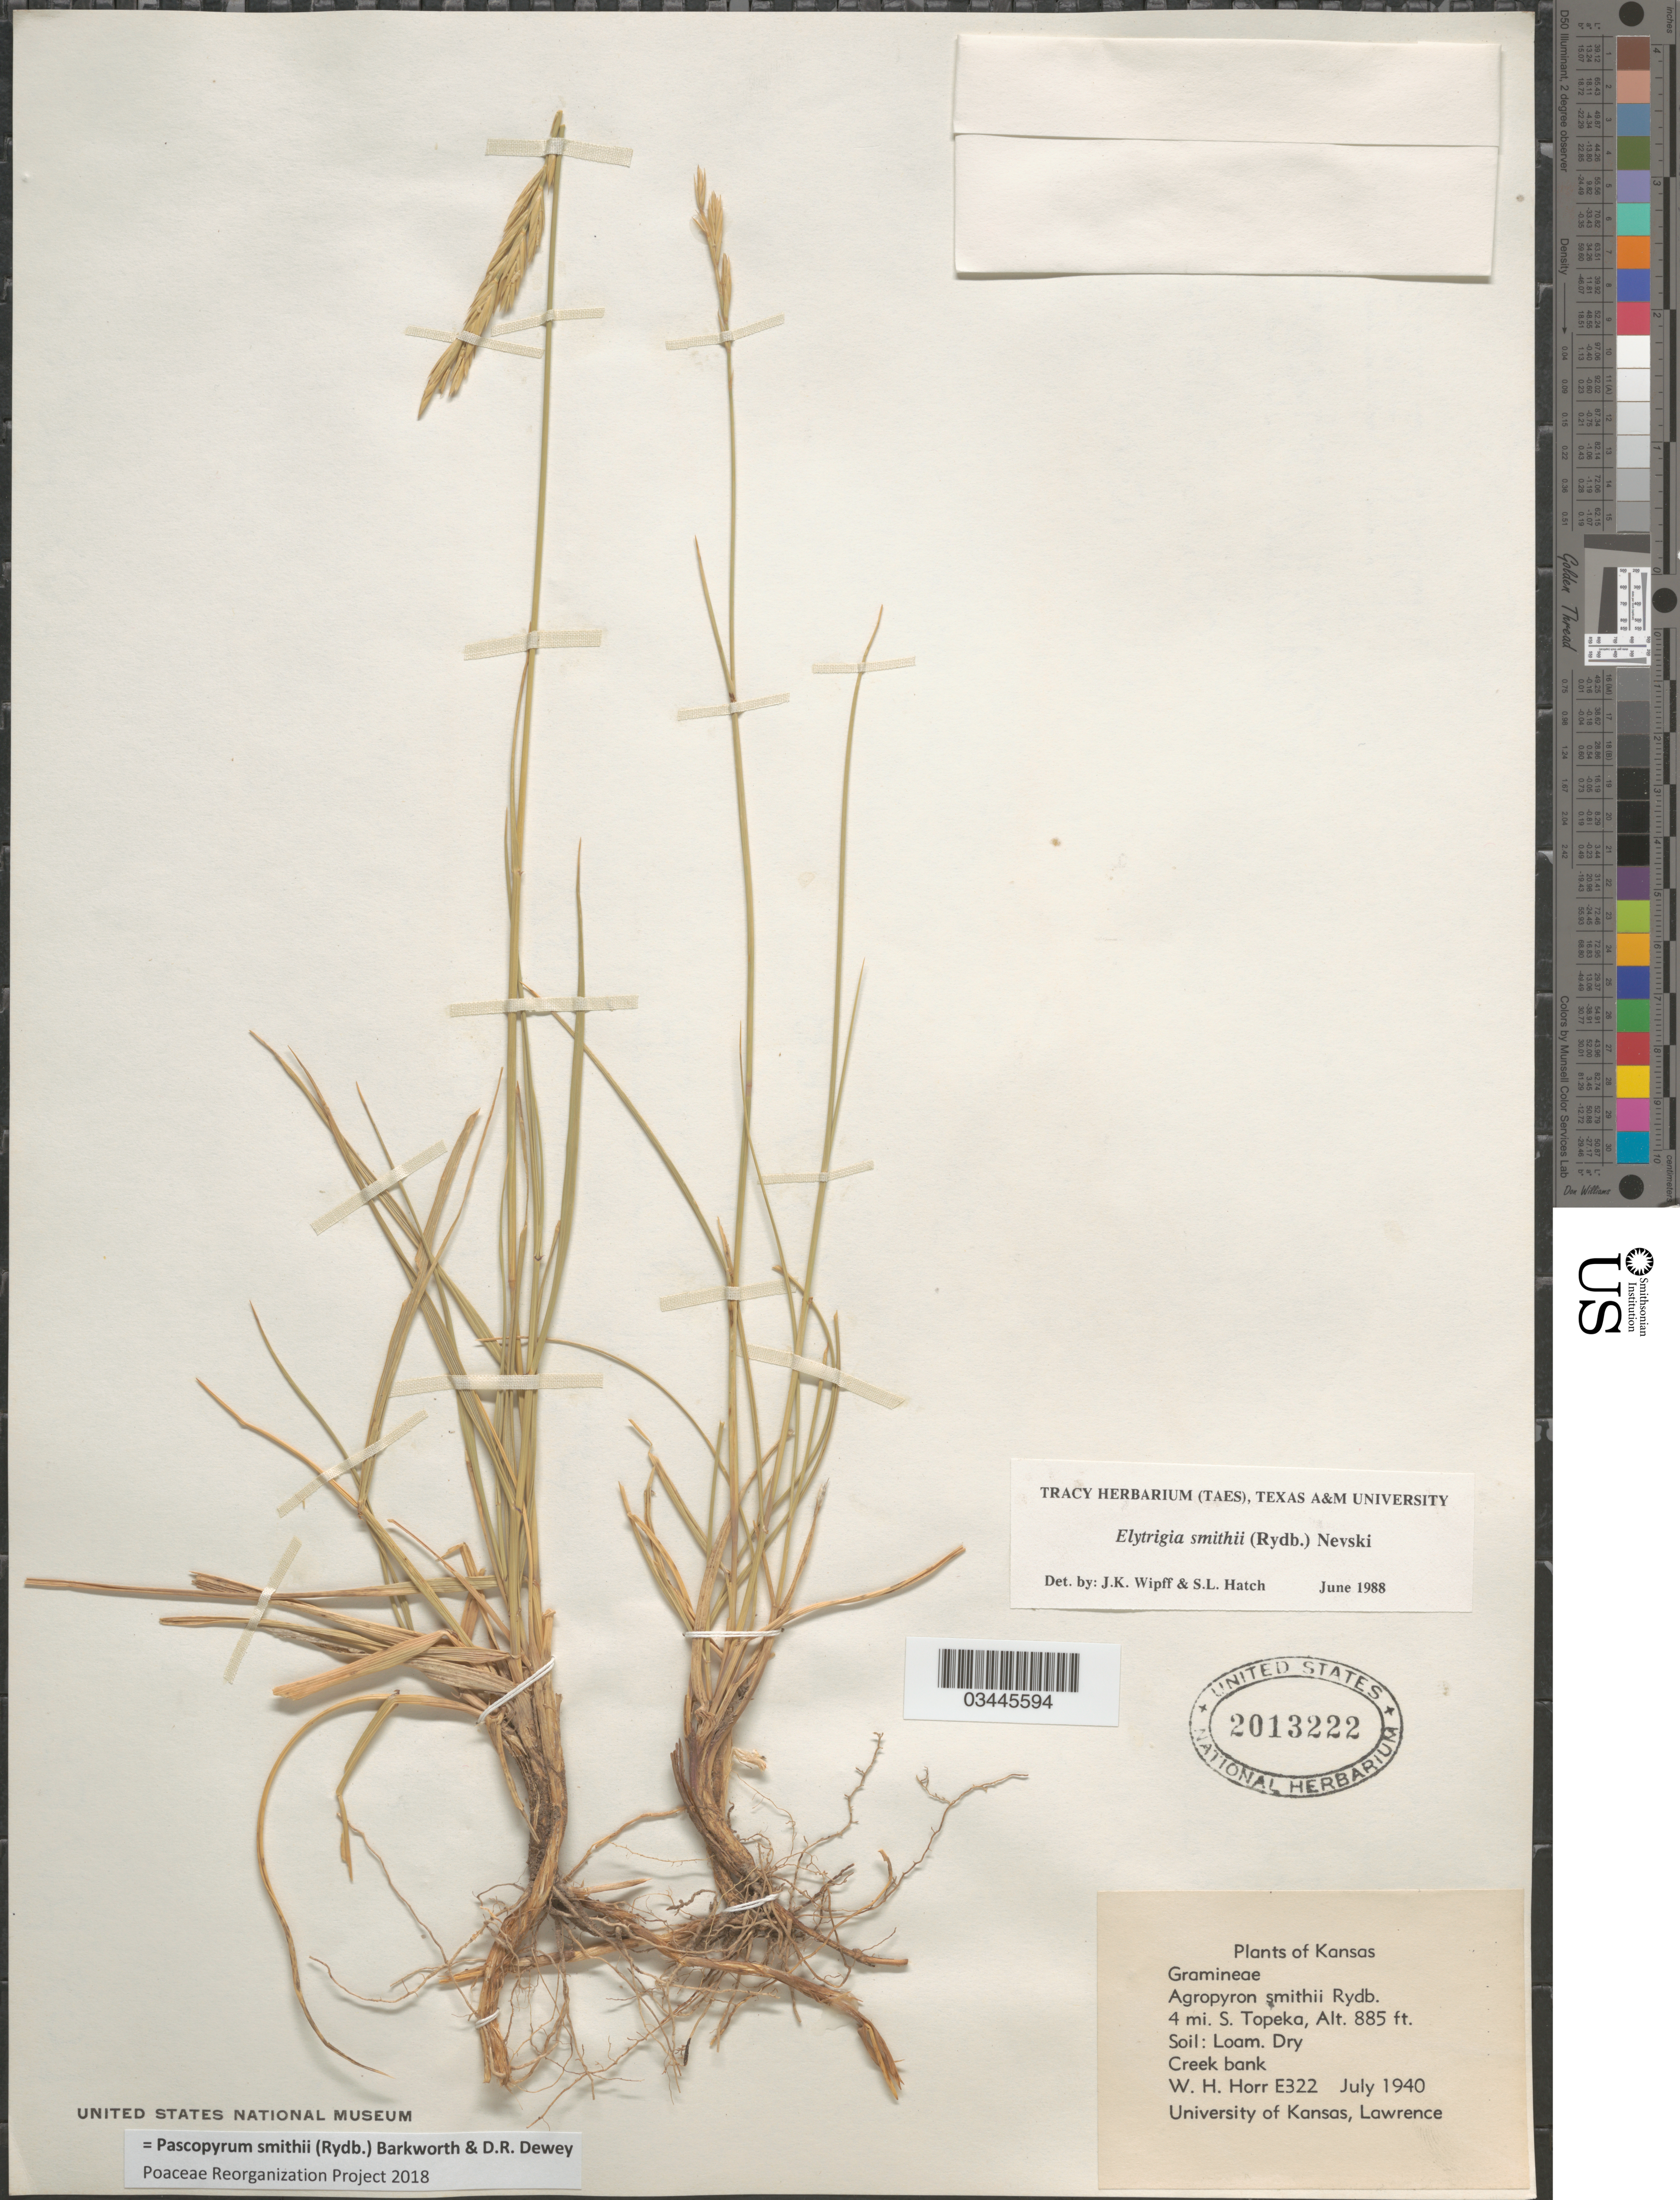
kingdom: Plantae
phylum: Tracheophyta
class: Liliopsida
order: Poales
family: Poaceae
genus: Pascopyrum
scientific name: Pascopyrum smithii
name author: (Rydb.) Barkworth & Dewey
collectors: W. H. Horr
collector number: E322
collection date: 1940-07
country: United States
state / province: Kansas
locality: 4 mi. S. Topeka.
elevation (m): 270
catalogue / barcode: US 2013222